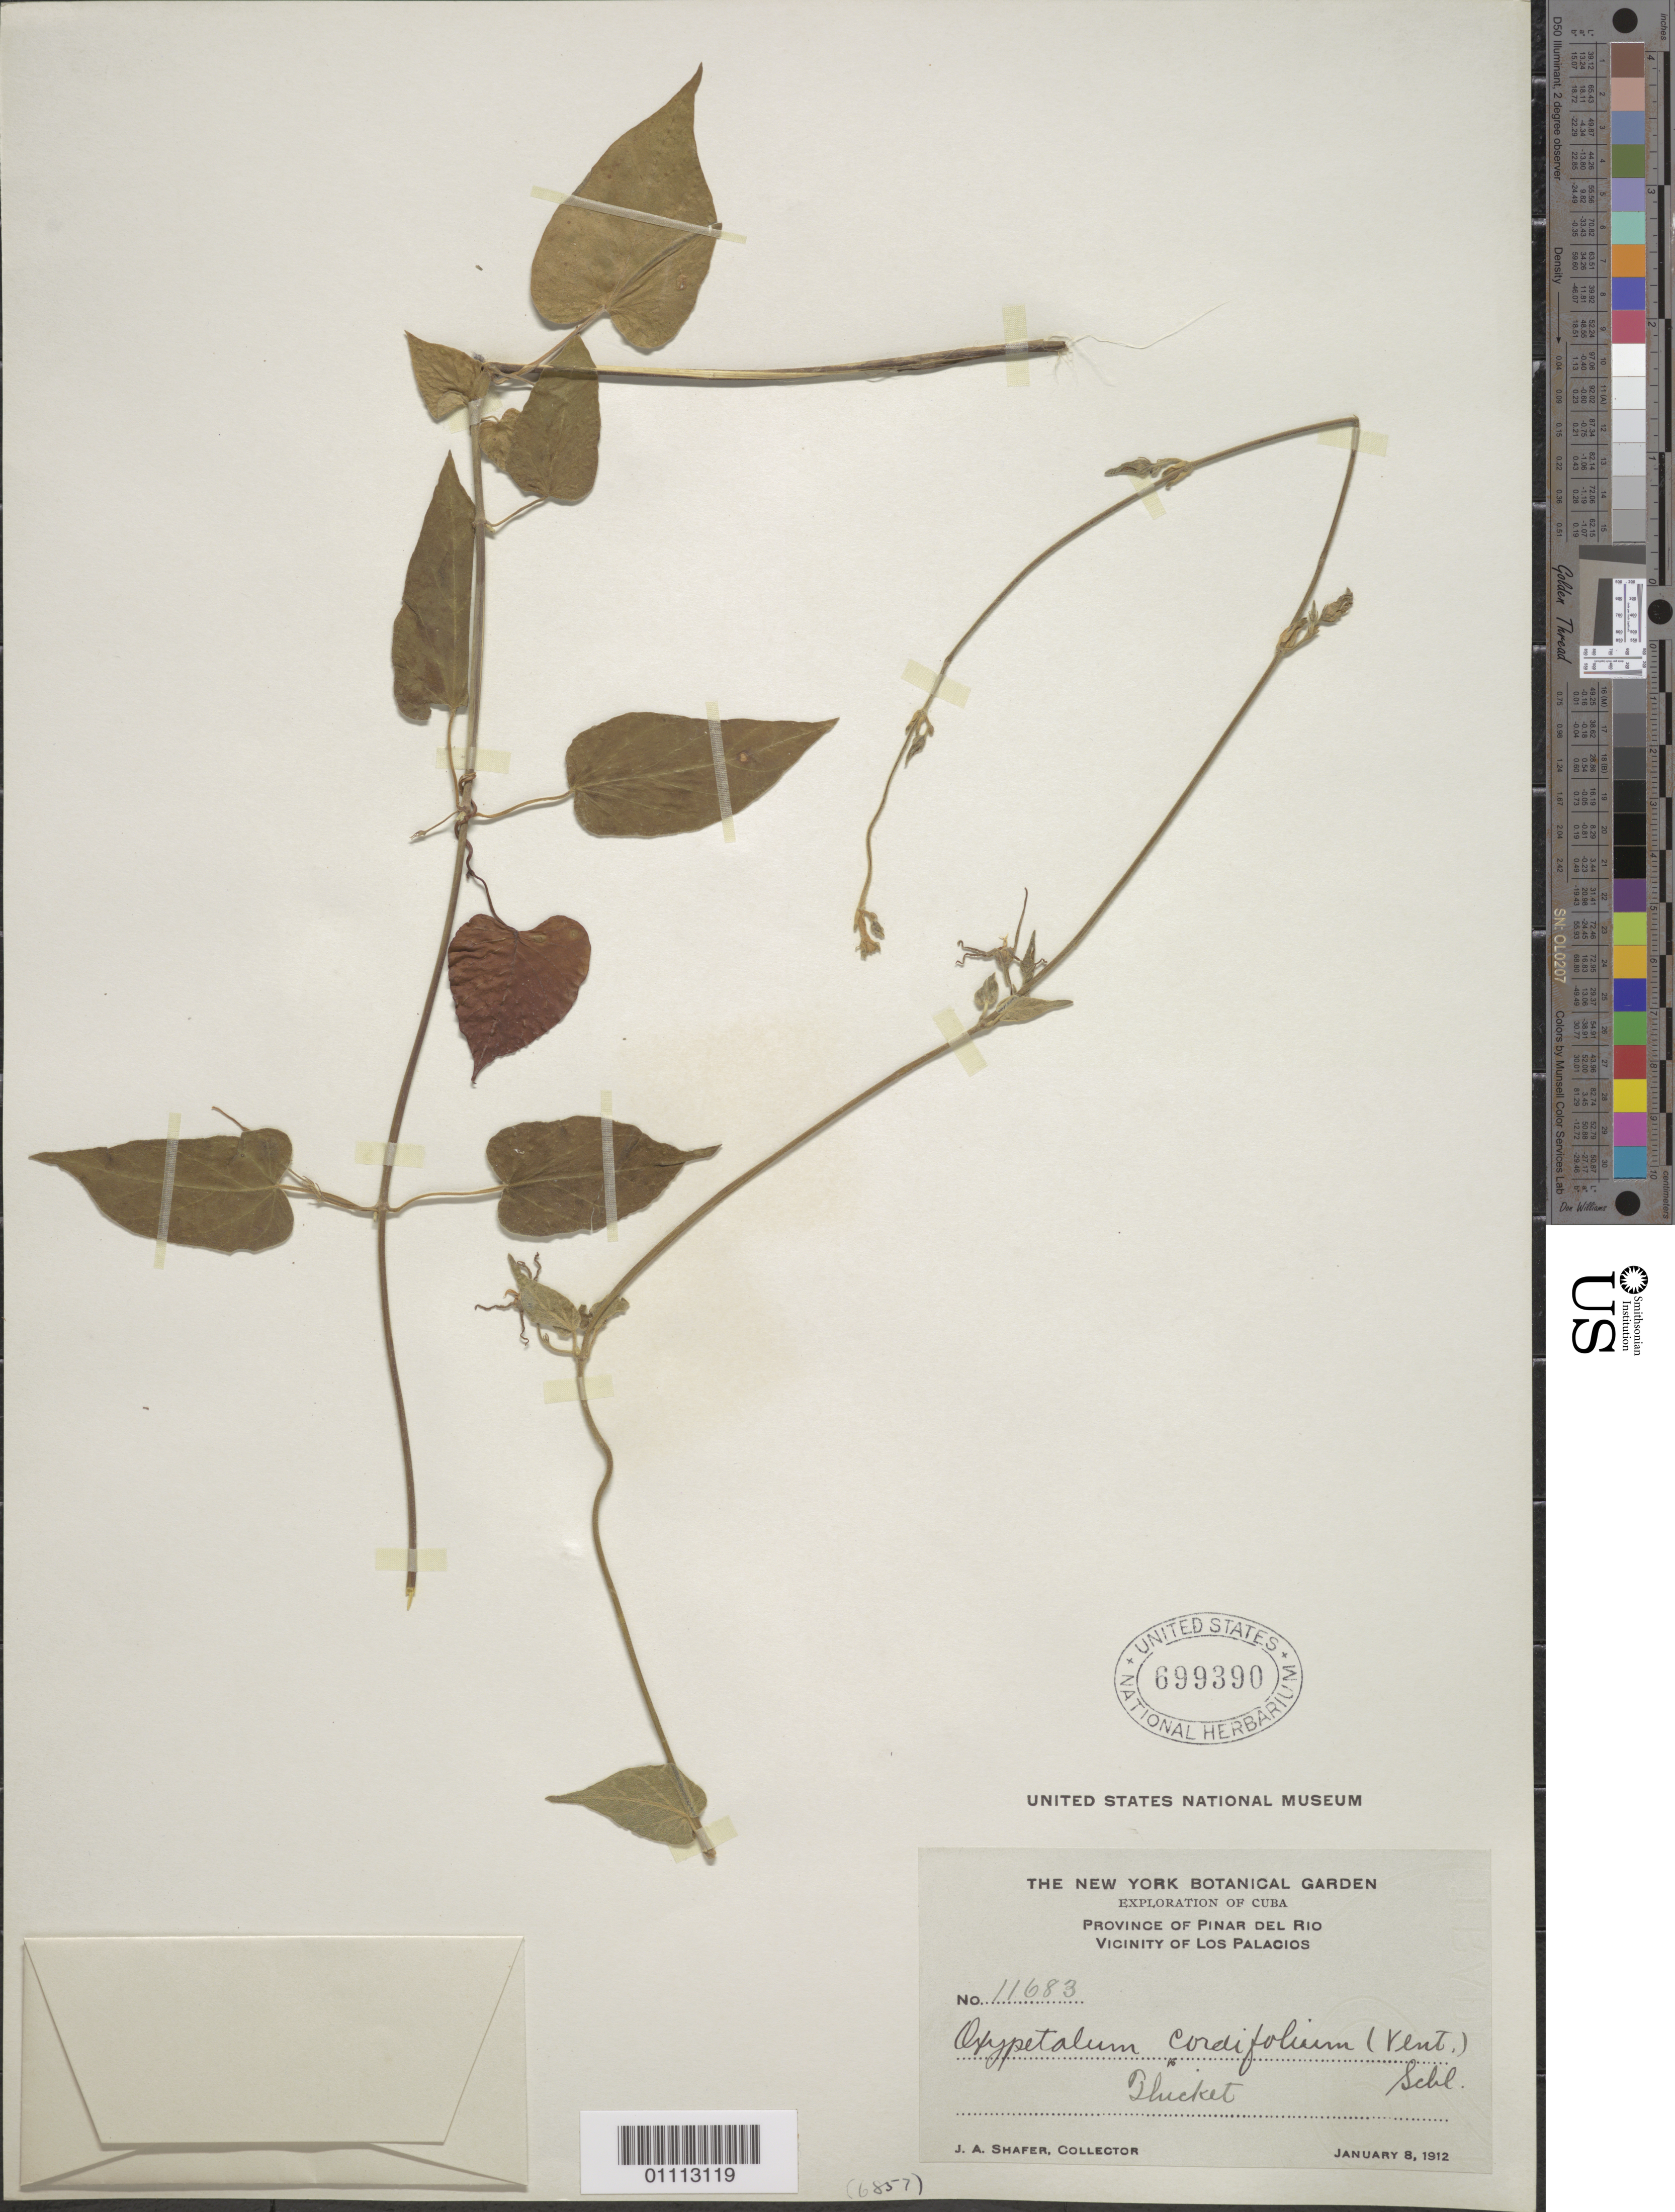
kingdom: Plantae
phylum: Tracheophyta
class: Magnoliopsida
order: Gentianales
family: Apocynaceae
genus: Oxypetalum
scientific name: Oxypetalum cordifolium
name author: (Vent.) Schltr.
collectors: J. A. Shafer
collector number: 11683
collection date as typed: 08 Jan 1912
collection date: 1912-01-08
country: Cuba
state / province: Pinar del Rio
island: Cuba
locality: Vicinity of Los Palagios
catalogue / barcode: US 699390